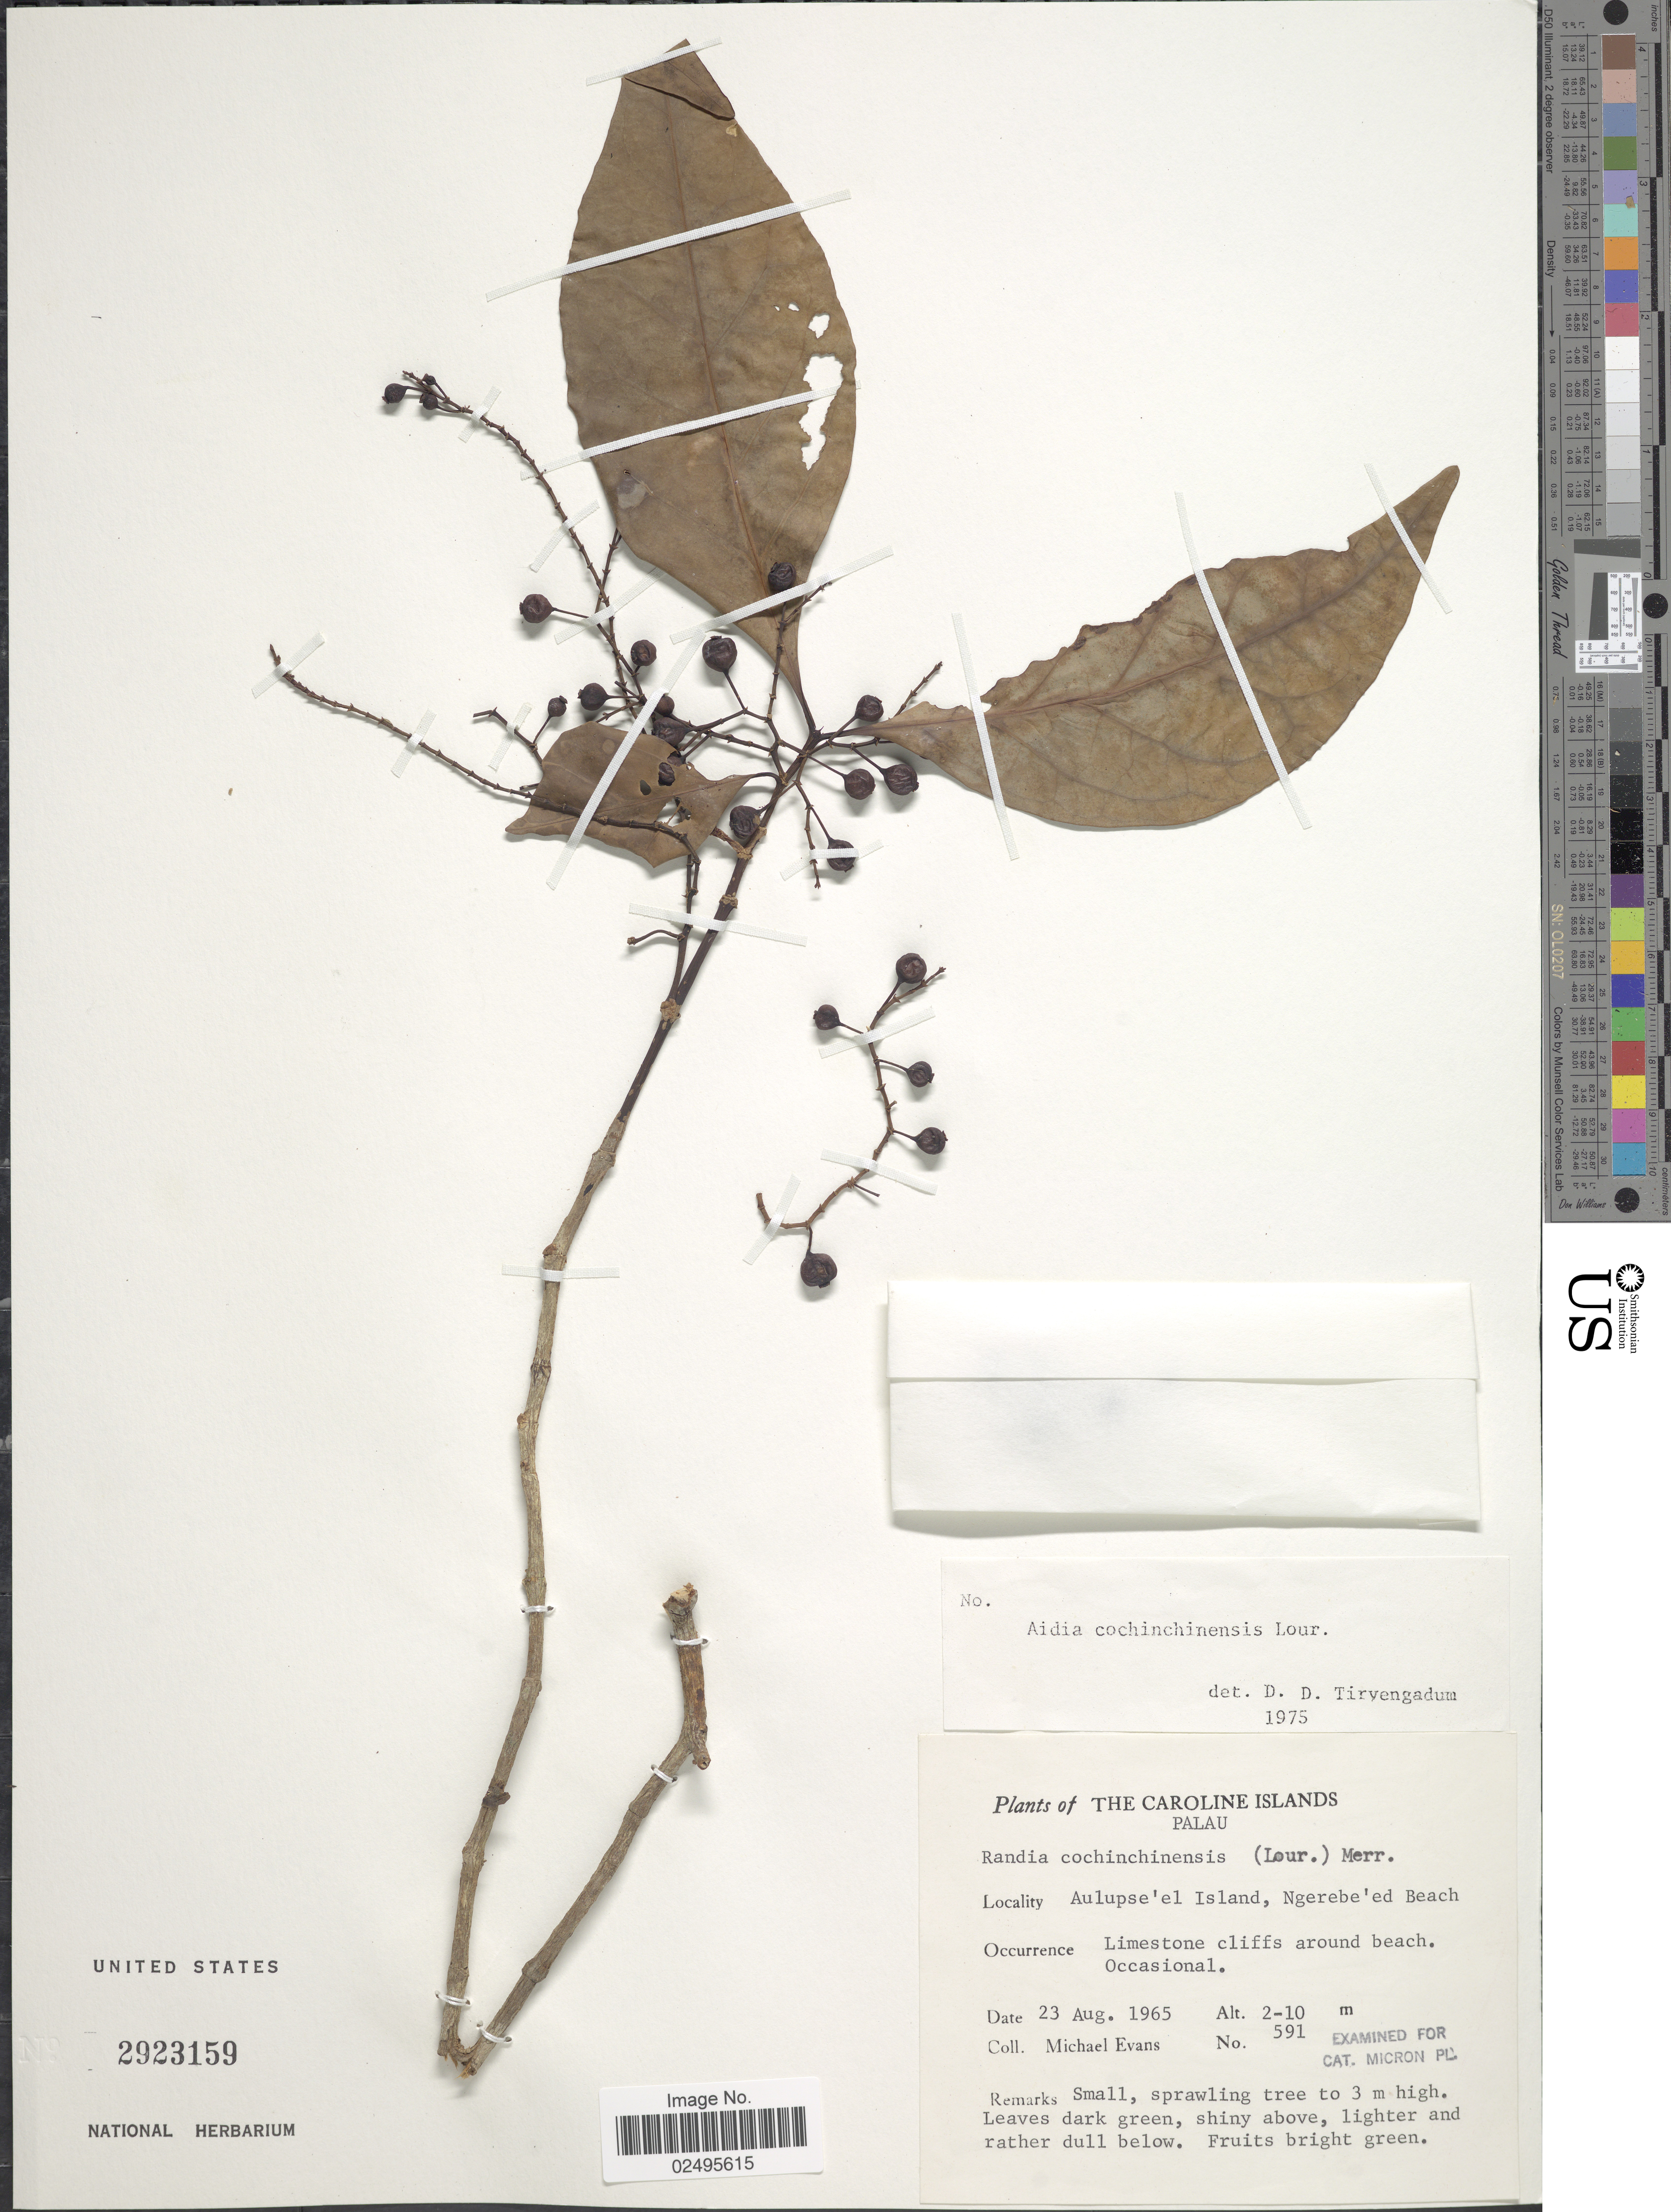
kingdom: Plantae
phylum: Tracheophyta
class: Magnoliopsida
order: Gentianales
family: Rubiaceae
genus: Aidia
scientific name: Aidia graeffei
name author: (Reinecke) Tirveng.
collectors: M. Evans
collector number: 591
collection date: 1965-08-23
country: Palau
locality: The Caroline Islands. Palau. Aulupse'el Island, Ngerebe'ed Beach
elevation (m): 2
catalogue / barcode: US 2923159